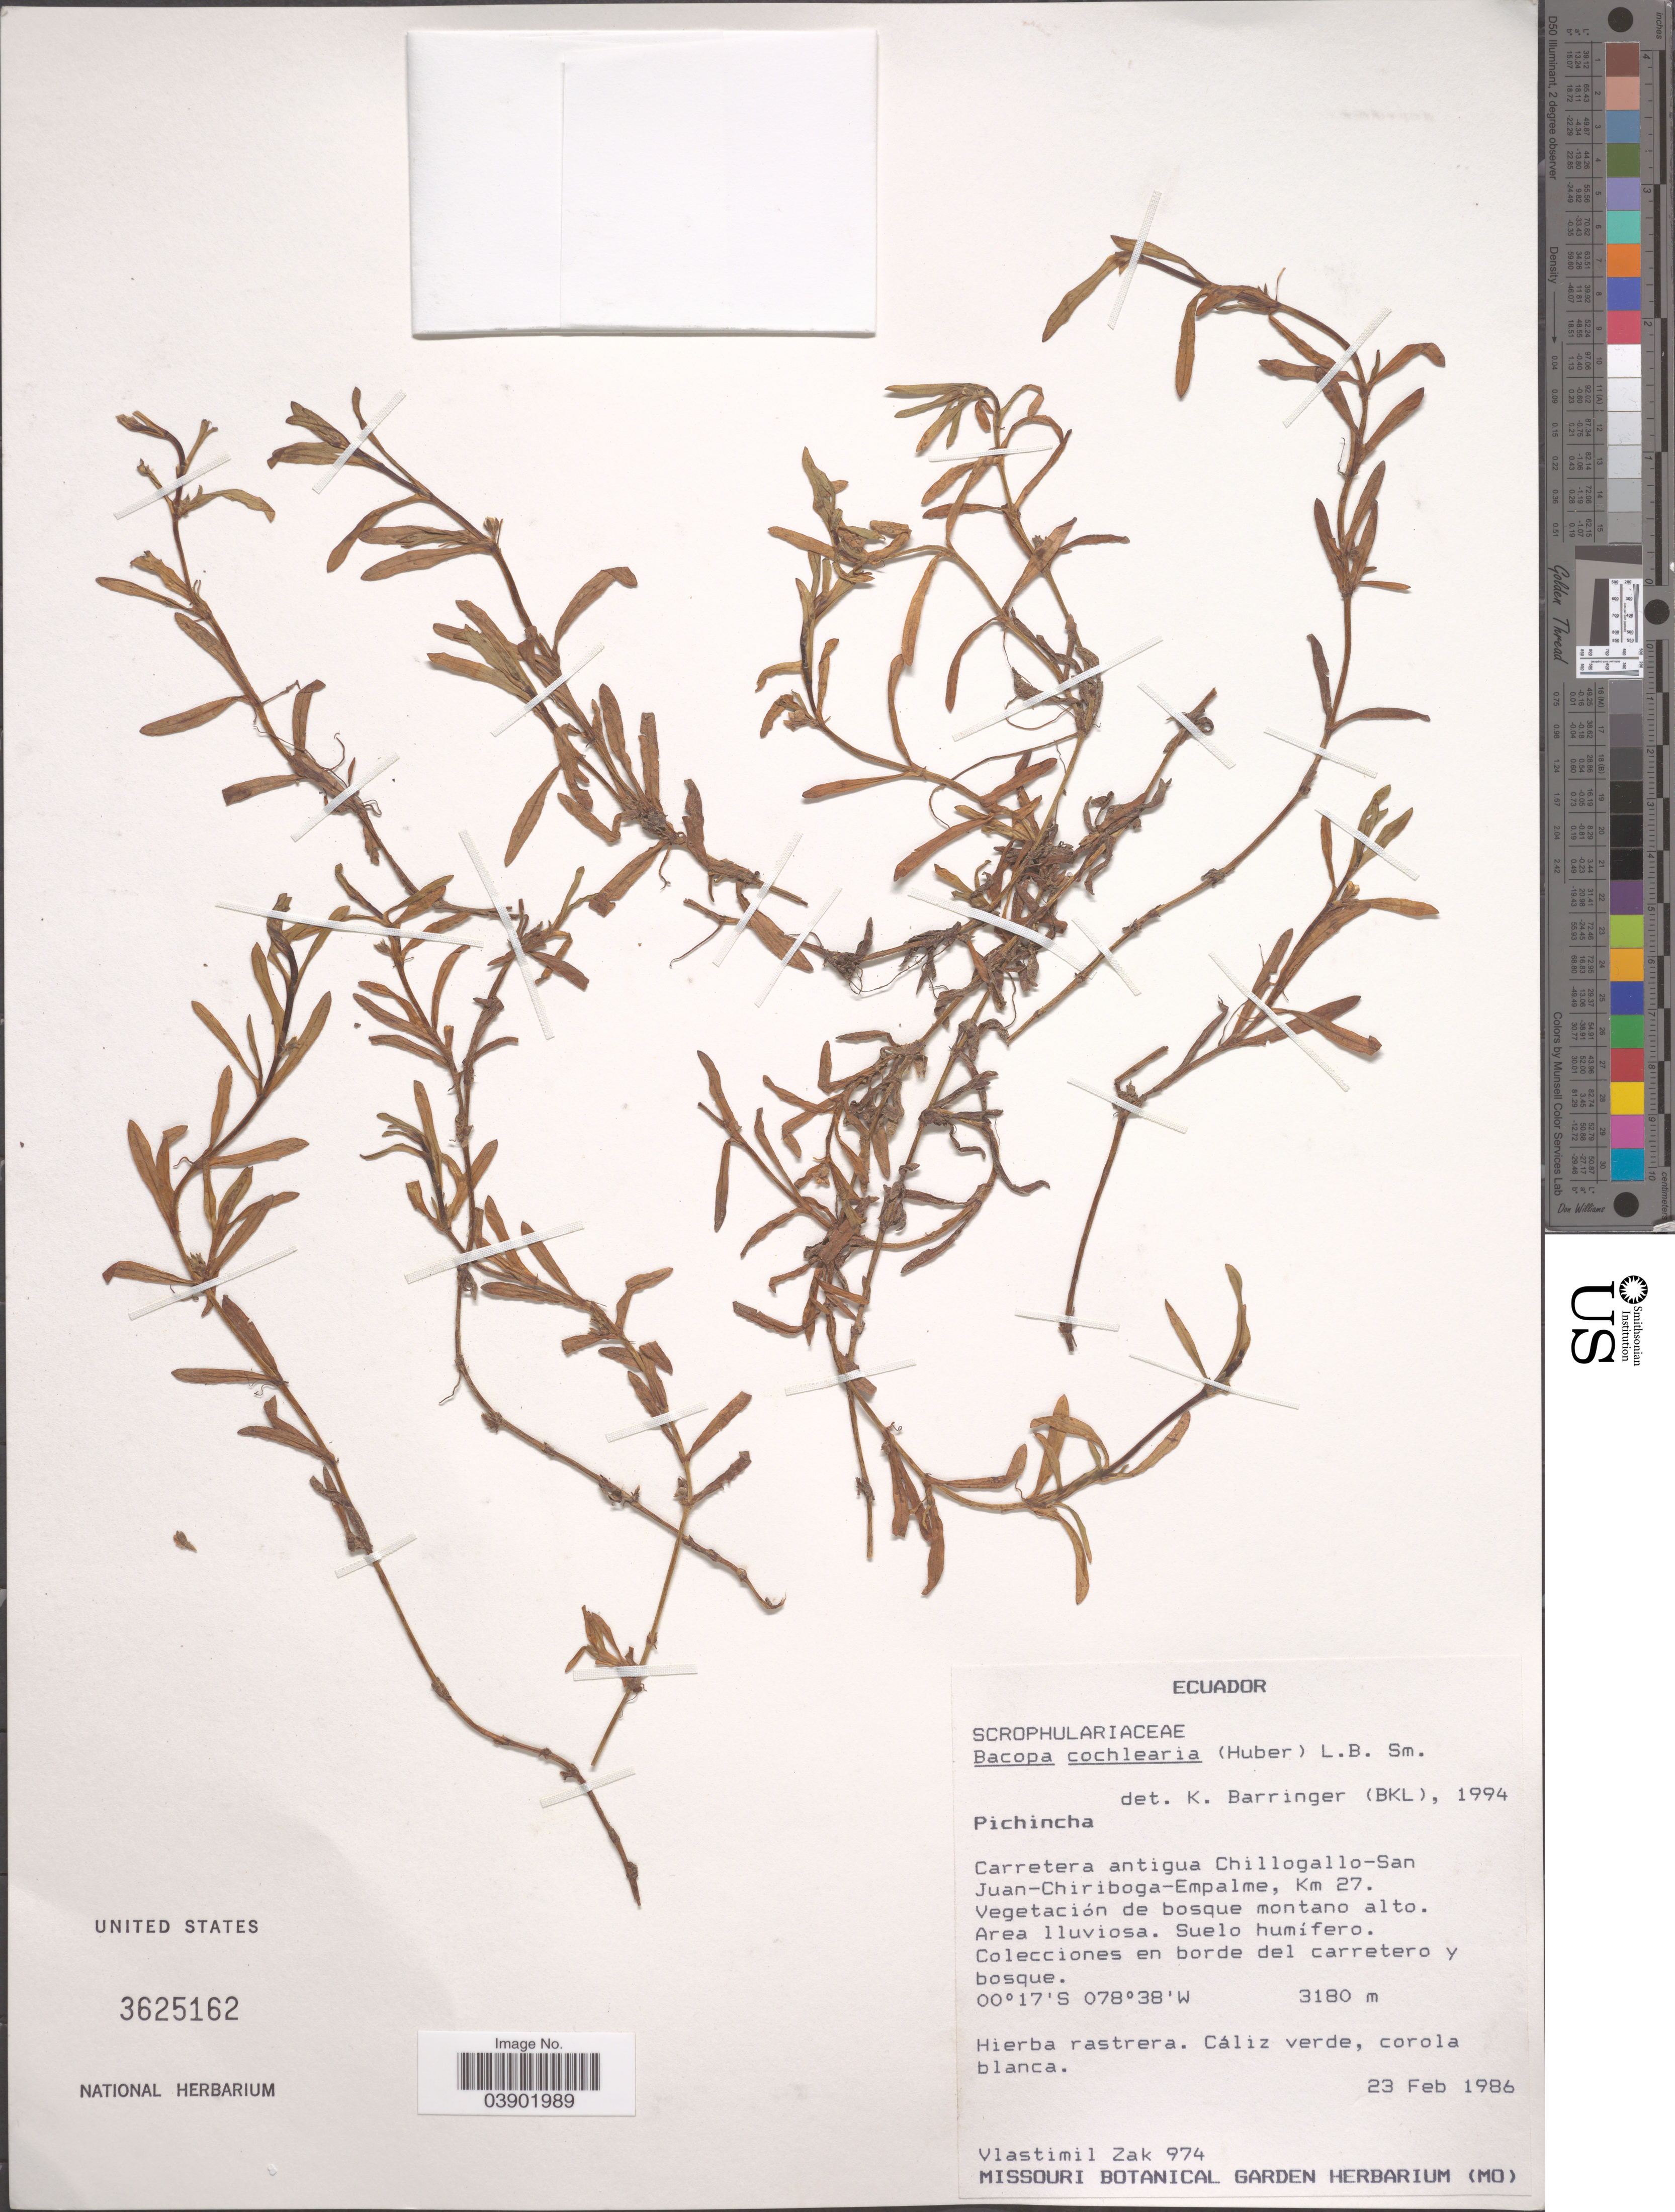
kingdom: Plantae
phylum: Tracheophyta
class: Magnoliopsida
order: Lamiales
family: Plantaginaceae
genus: Bacopa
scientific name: Bacopa cochlearia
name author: (Huber) L.B. Sm.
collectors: V. Zak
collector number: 974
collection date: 1986-02-23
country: Ecuador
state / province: Pichincha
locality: Carretera antigua Chillogallo-San Juan Chiriboga-Empalme, Km 27.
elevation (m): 3180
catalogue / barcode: US 3625162